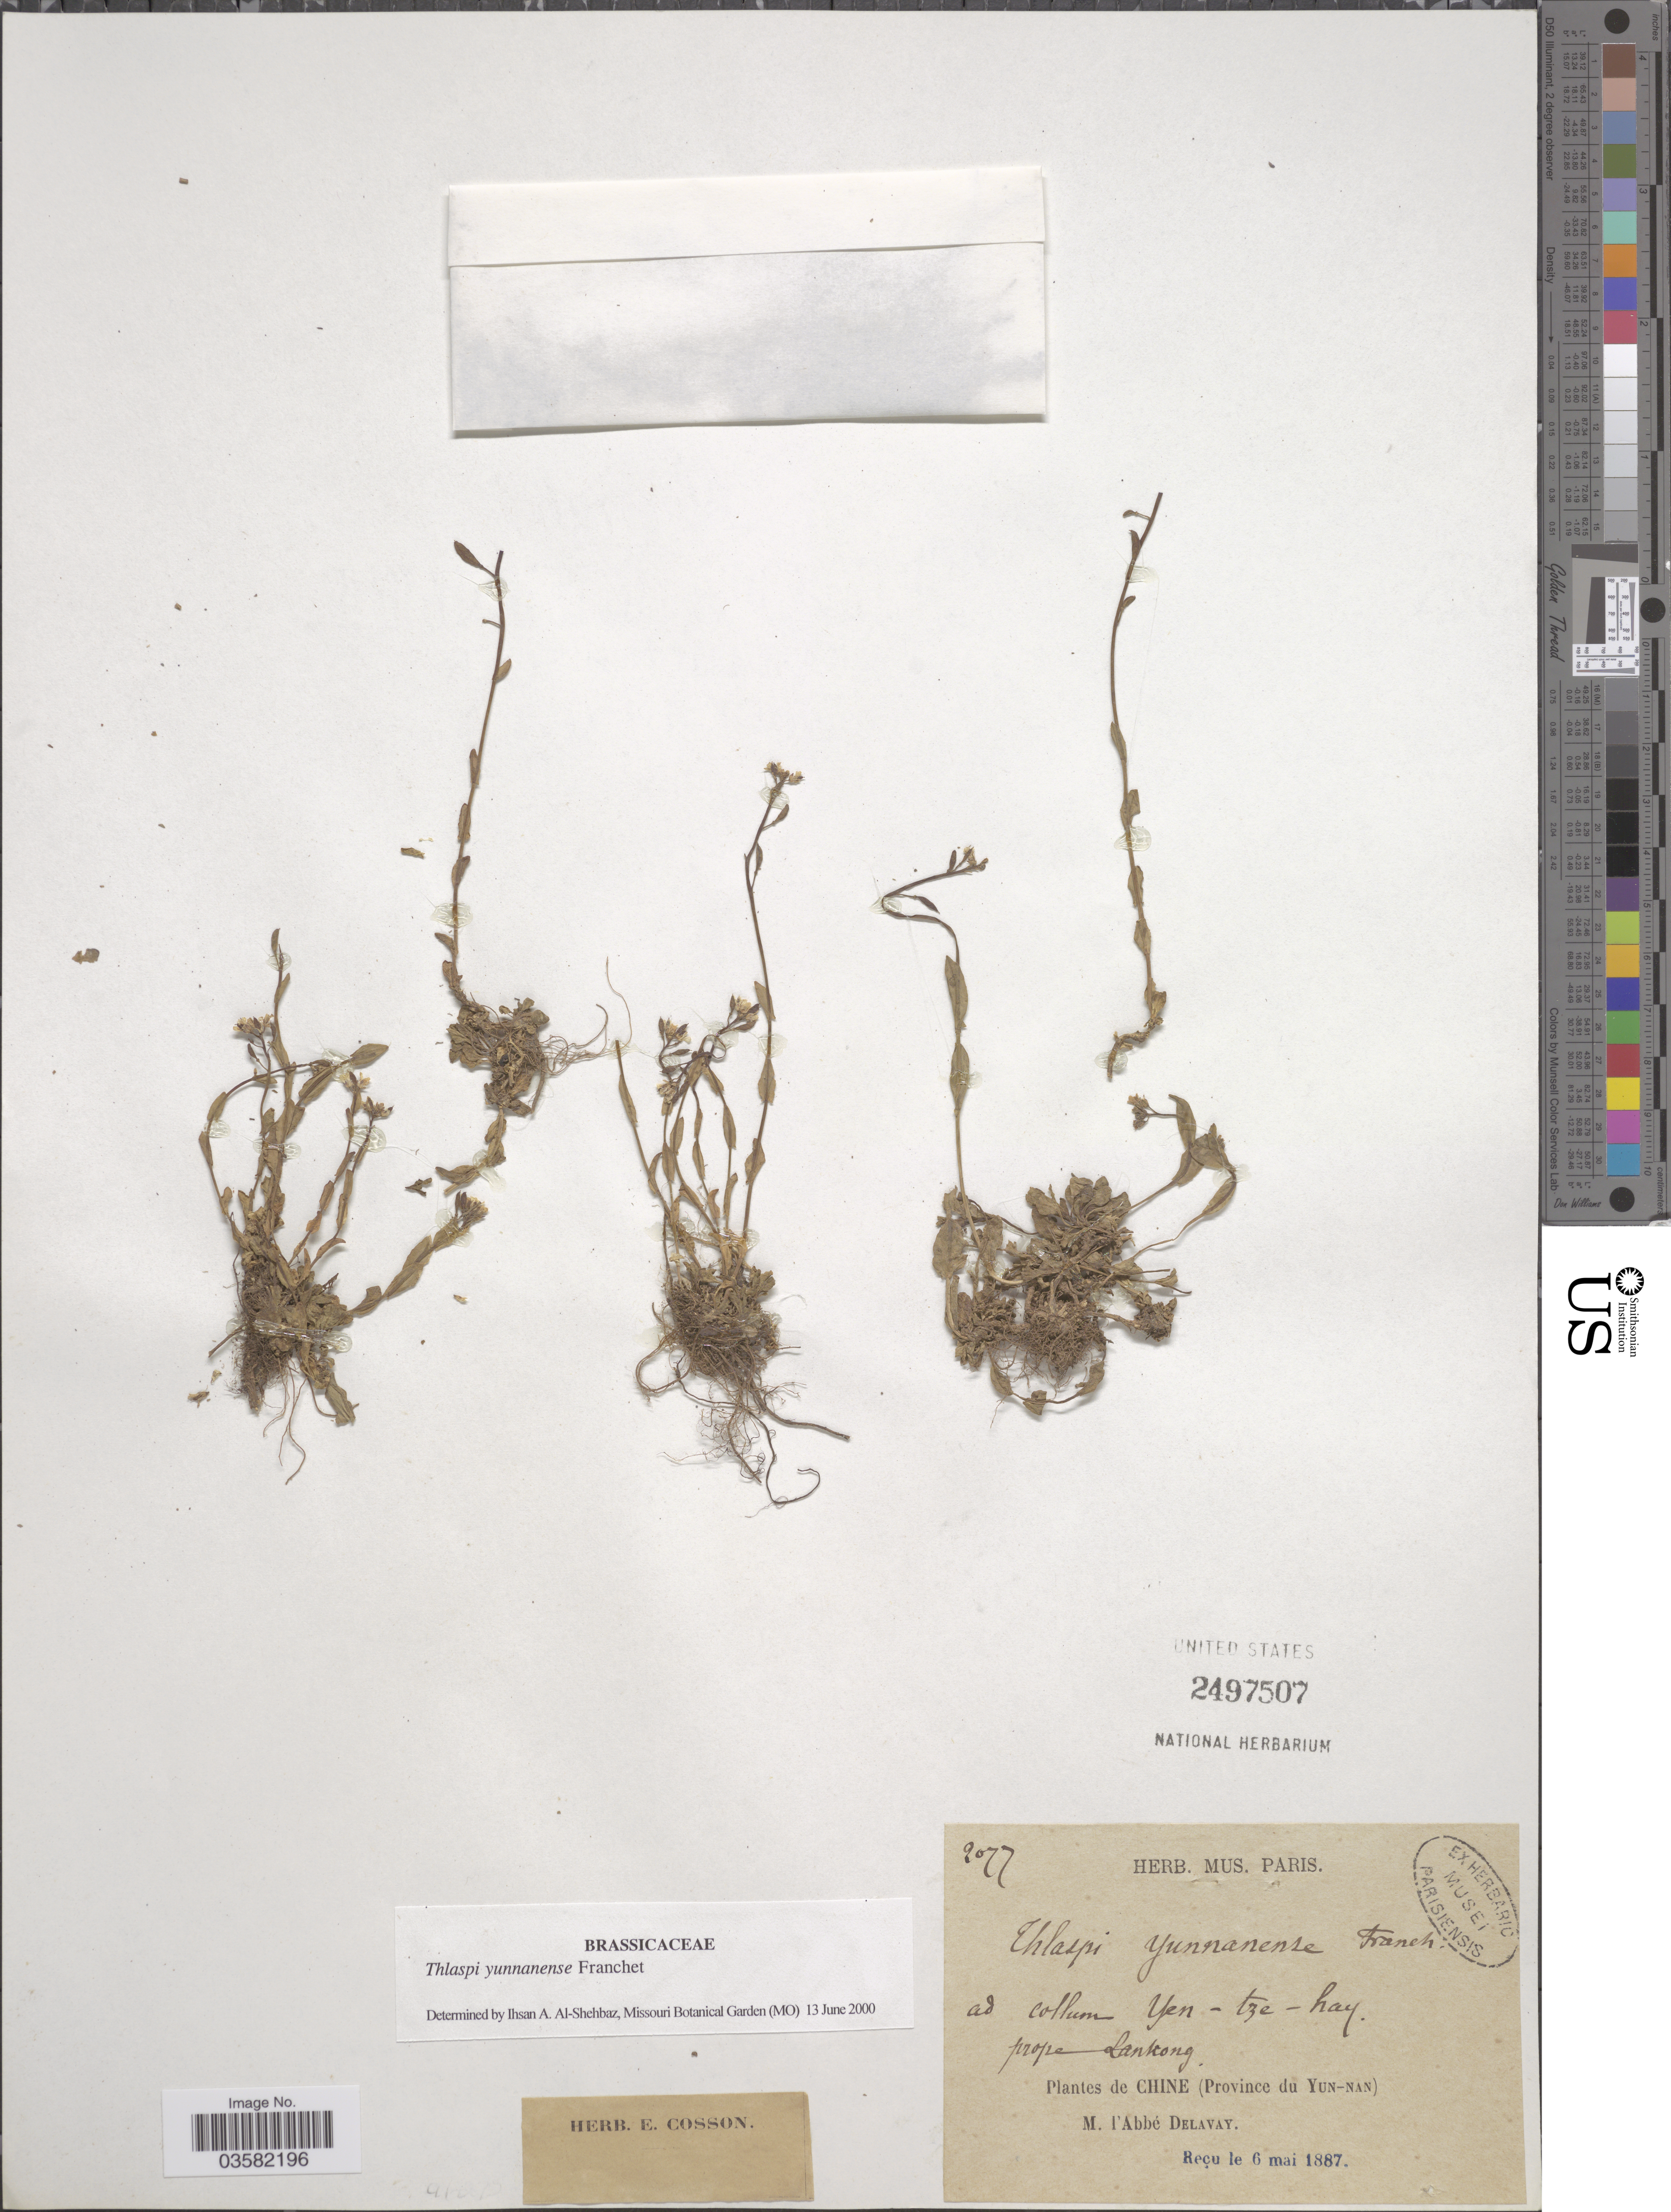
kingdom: Plantae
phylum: Tracheophyta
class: Magnoliopsida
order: Brassicales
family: Brassicaceae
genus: Thlaspi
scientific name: Thlaspi yunnanense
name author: Franch.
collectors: P. Delavay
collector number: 2077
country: China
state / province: Yunnan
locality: Ad collum Yen-tze-hay prope Lankong.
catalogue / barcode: US 2497507